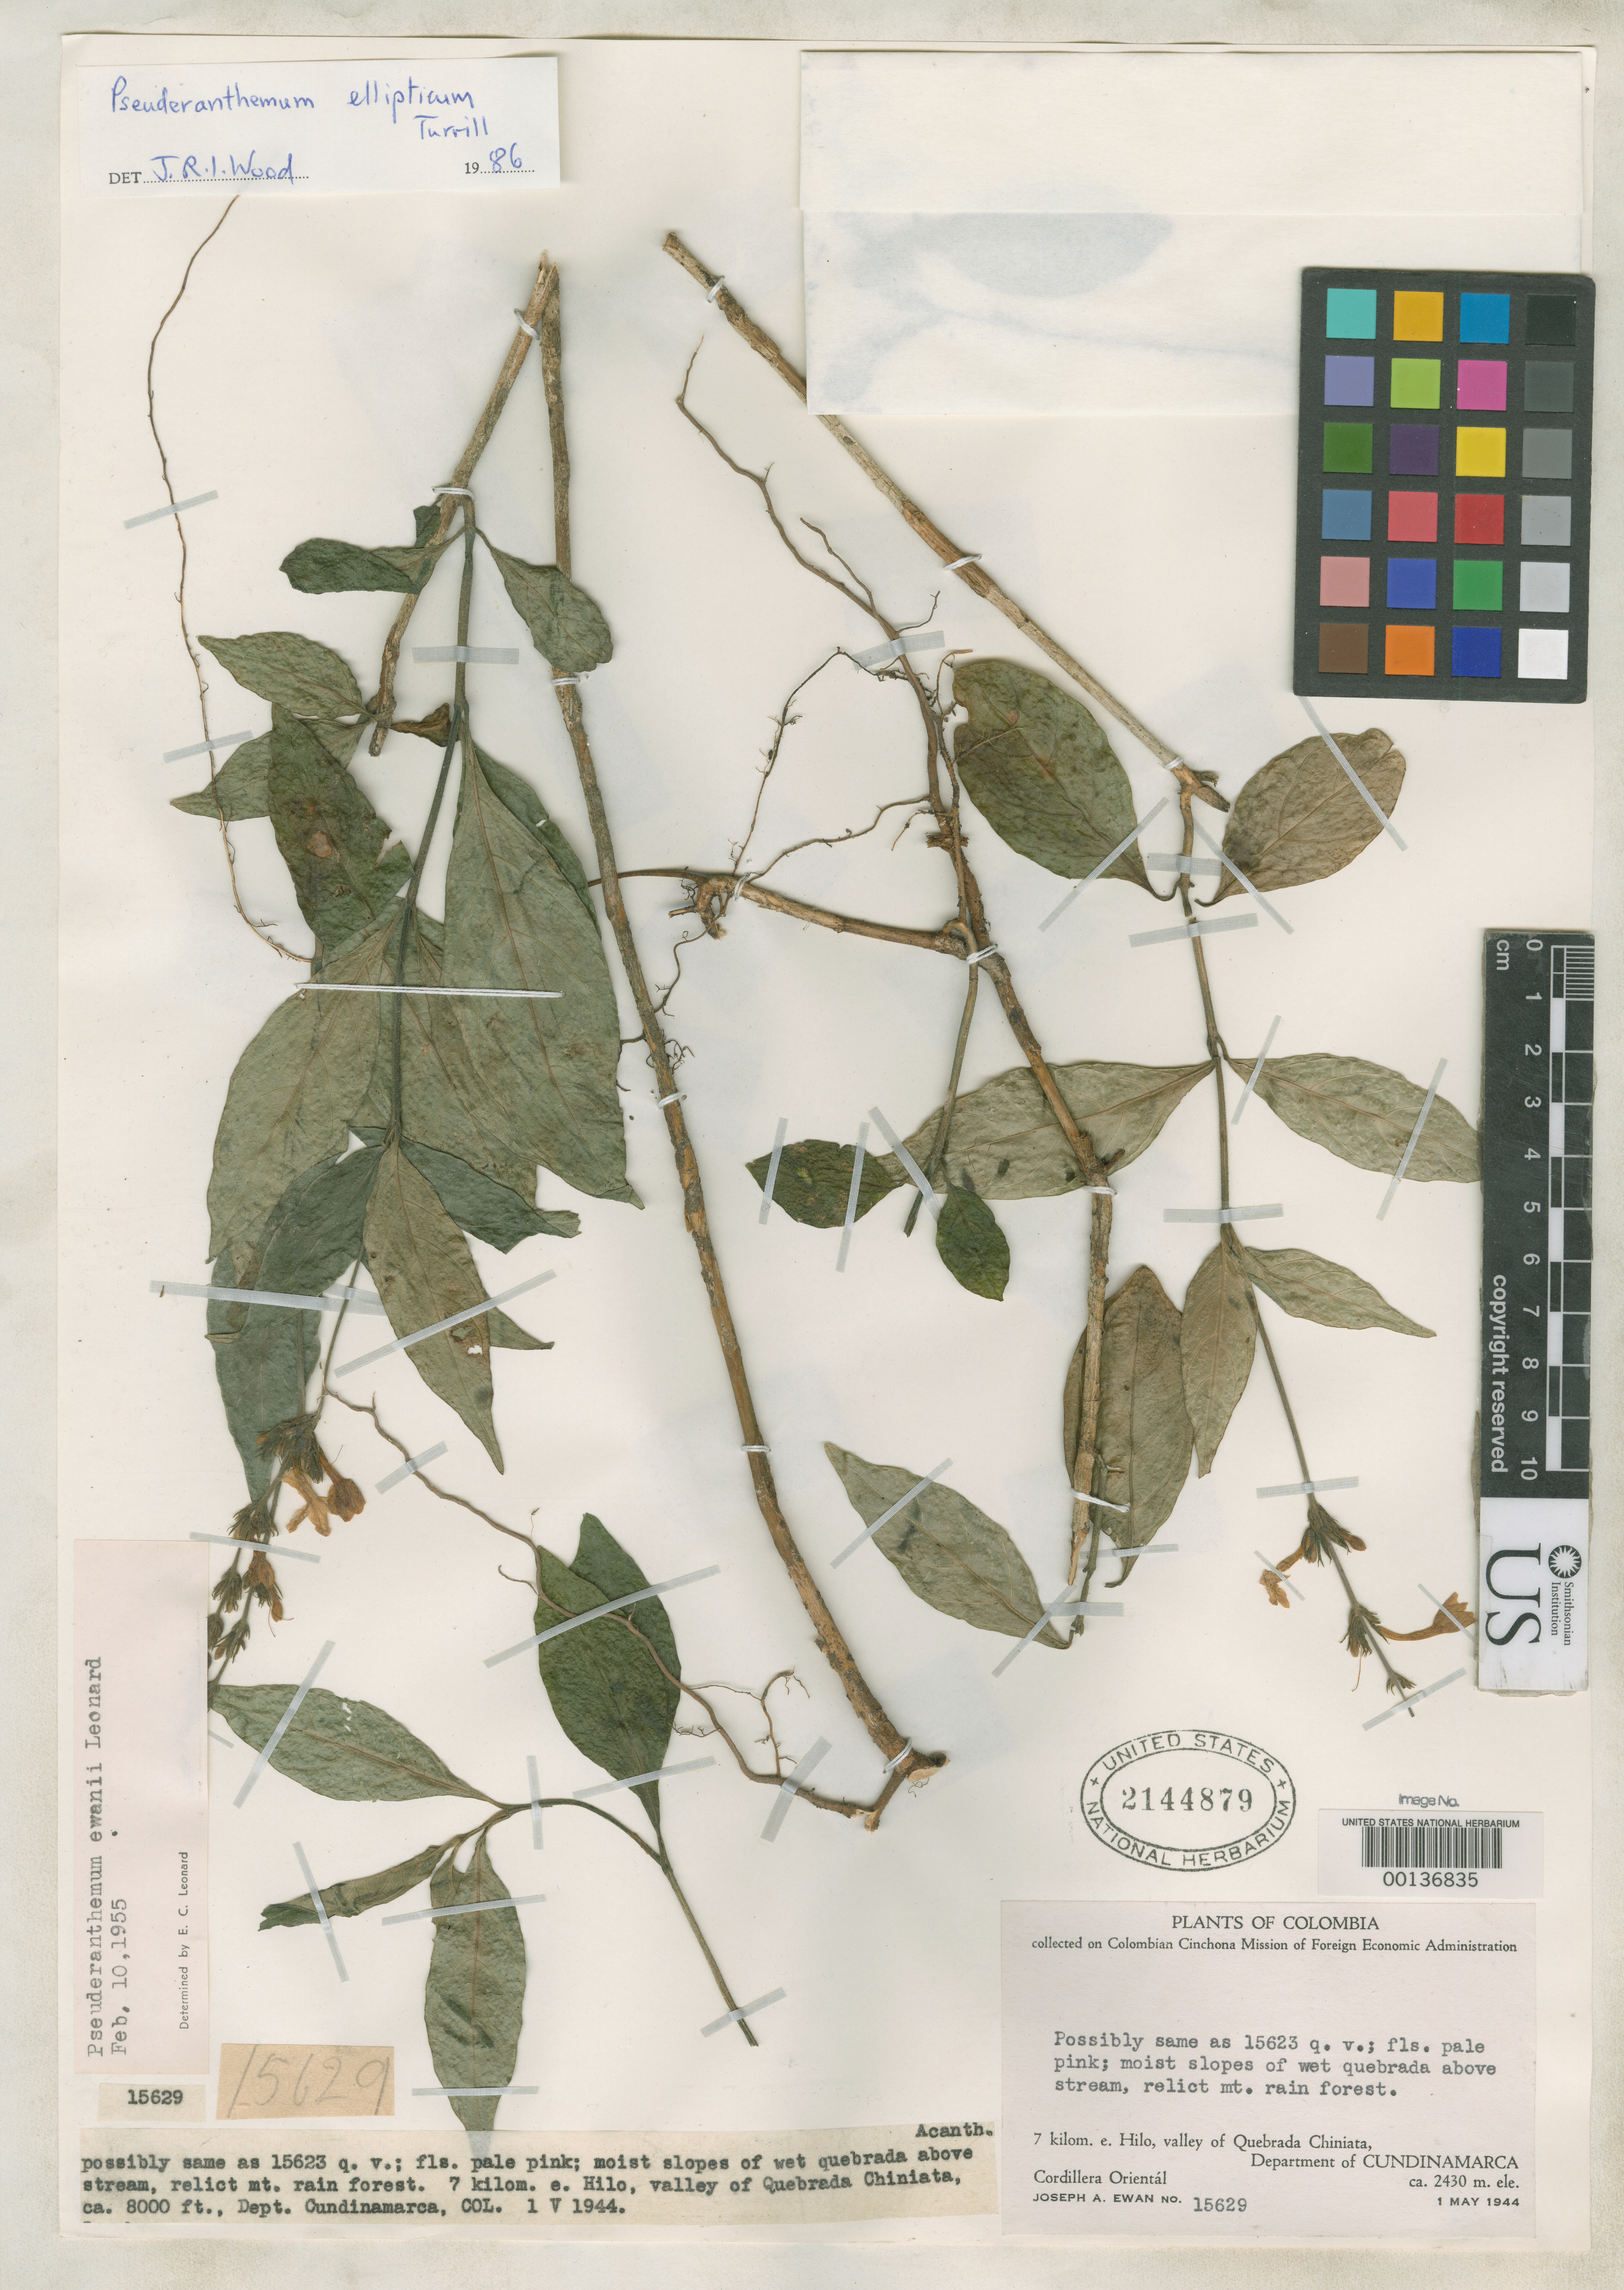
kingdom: Plantae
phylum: Tracheophyta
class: Magnoliopsida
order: Lamiales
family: Acanthaceae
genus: Pseuderanthemum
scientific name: Pseuderanthemum ewanii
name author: Leonard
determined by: Wood, J. R. I.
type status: Isotype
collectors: J. A. Ewan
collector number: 15629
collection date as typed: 01 May 1944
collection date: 1944-05-01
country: Colombia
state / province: Cundinamarca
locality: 7 kilom. E. Hilo, valley of Quebrada Chiniata, Department of Cundinamarca.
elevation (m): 2430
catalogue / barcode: US 2144879